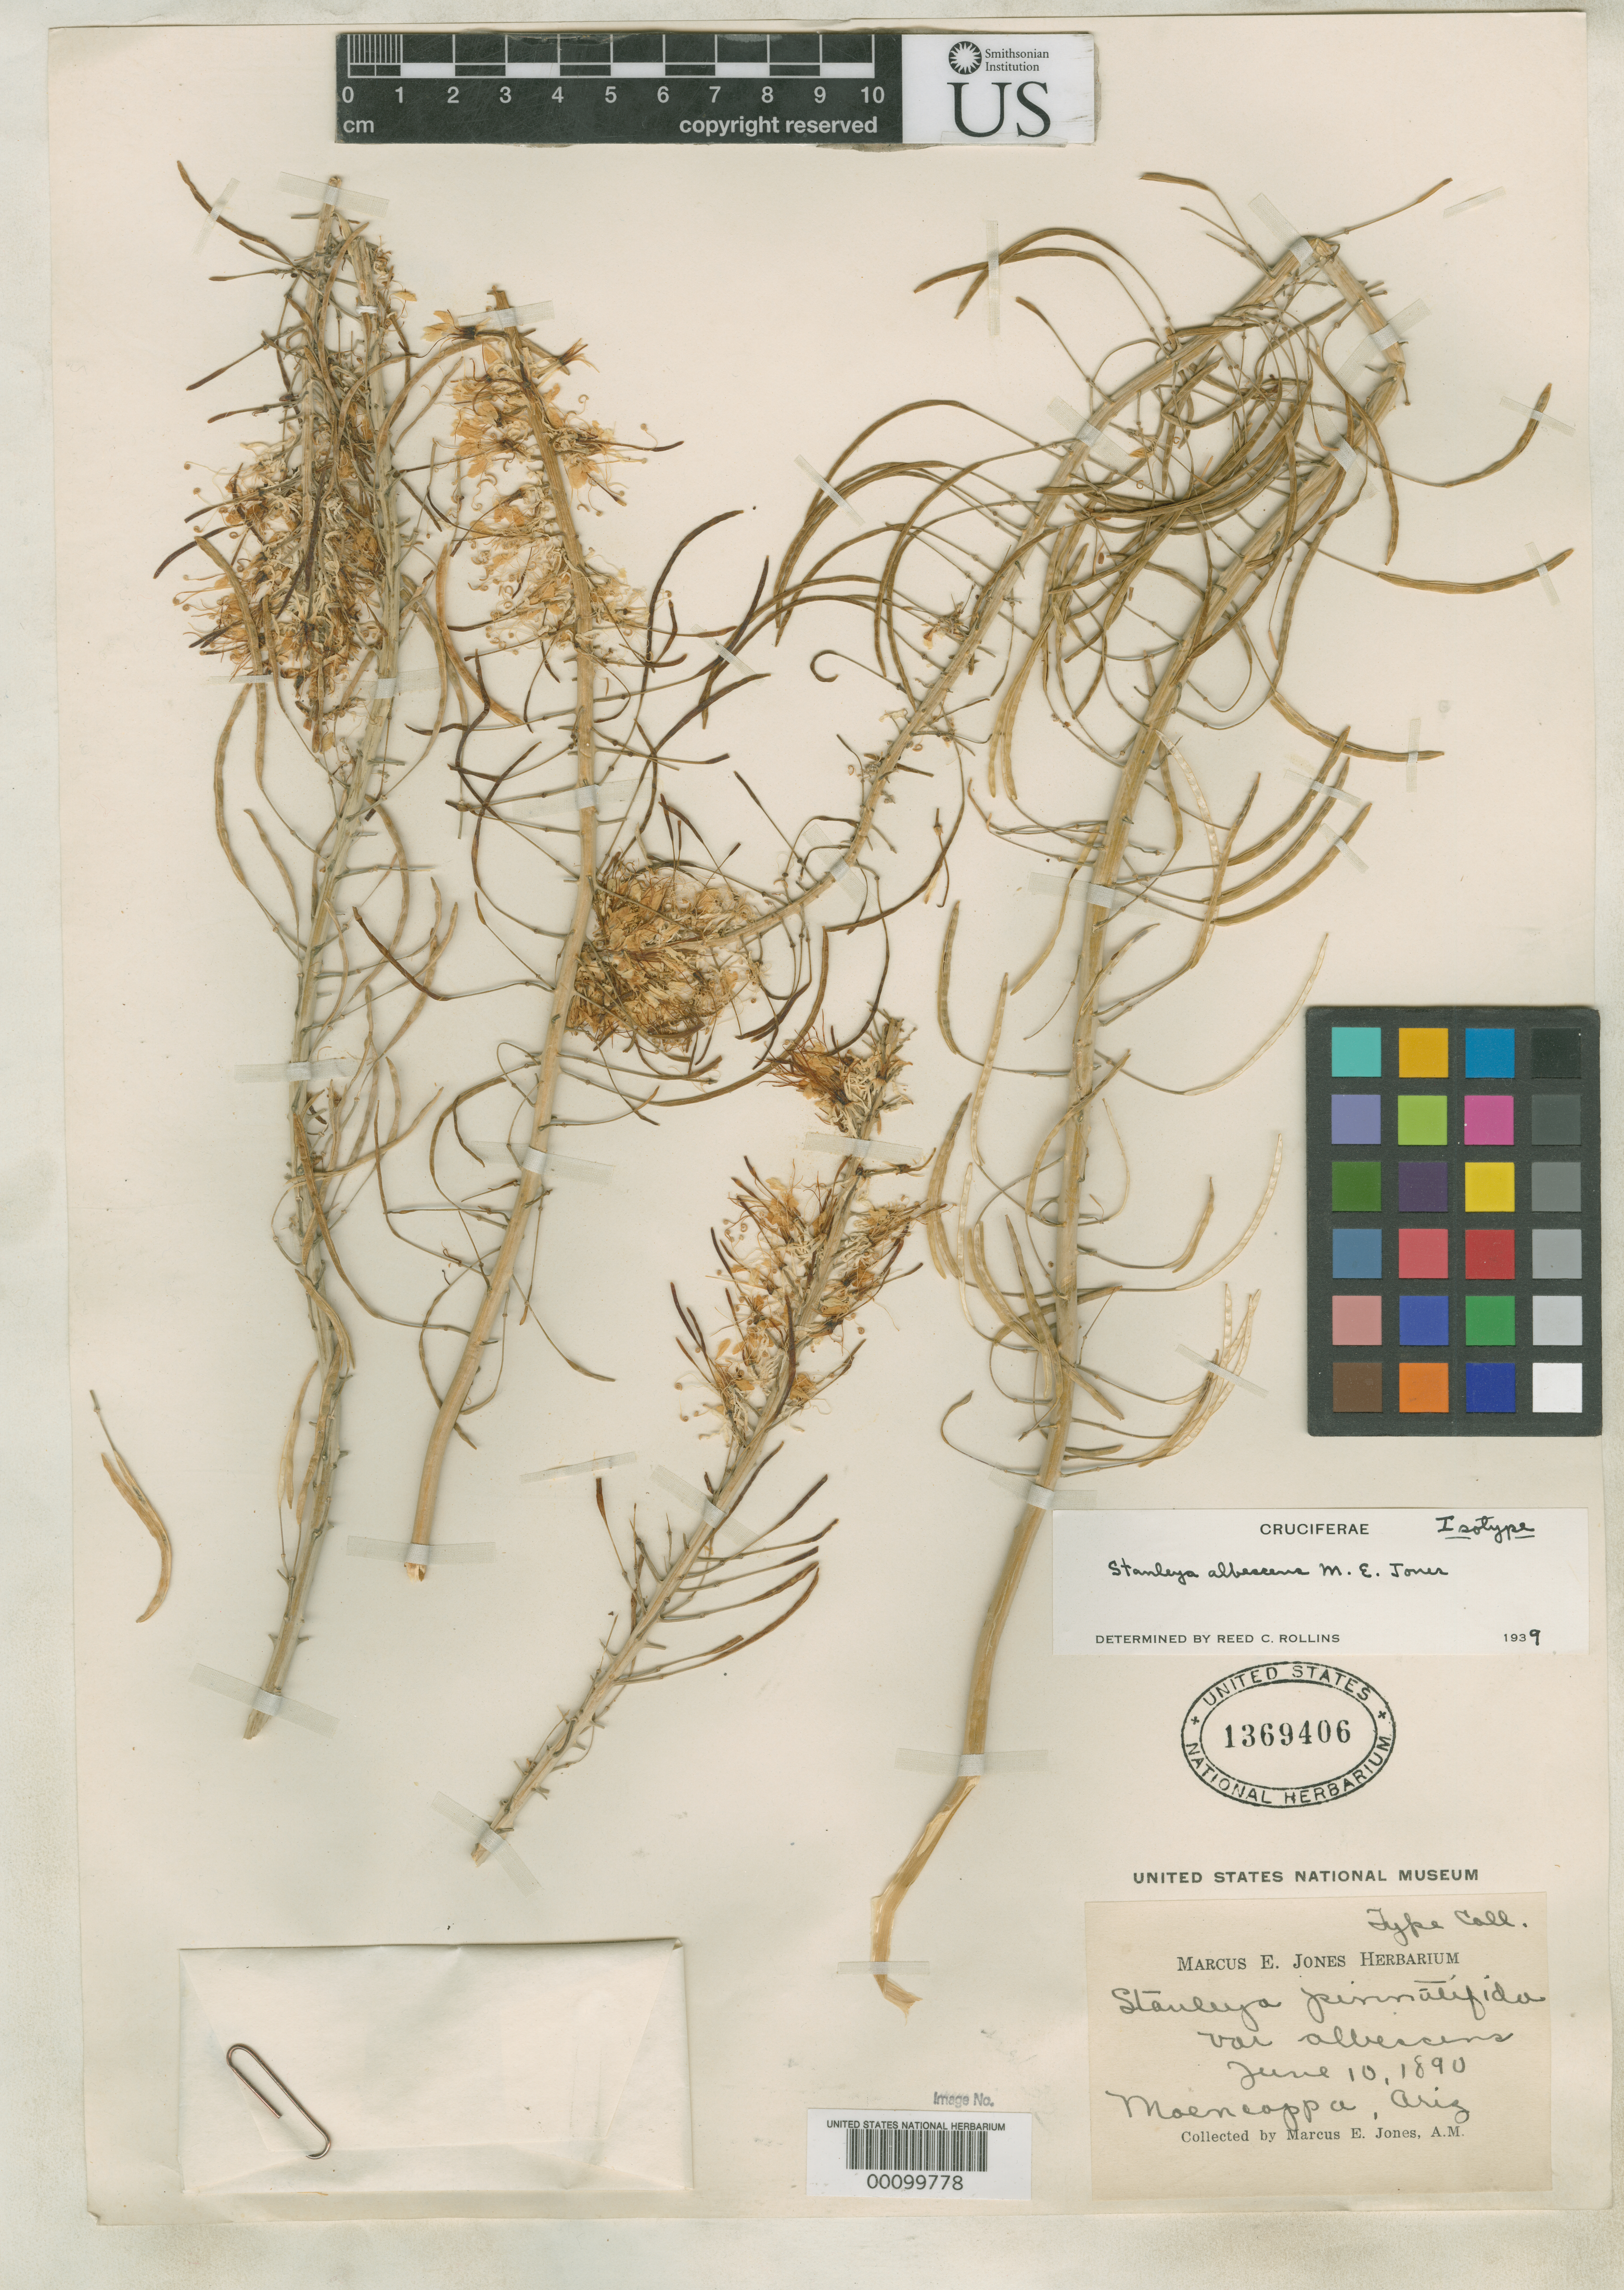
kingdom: Plantae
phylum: Tracheophyta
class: Magnoliopsida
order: Brassicales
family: Brassicaceae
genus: Stanleya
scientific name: Stanleya albescens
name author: M.E. Jones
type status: Isotype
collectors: M. E. Jones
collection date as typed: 10 Jun 1890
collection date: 1890-06-10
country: United States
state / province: Arizona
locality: Moencoppa.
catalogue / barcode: US 1369406